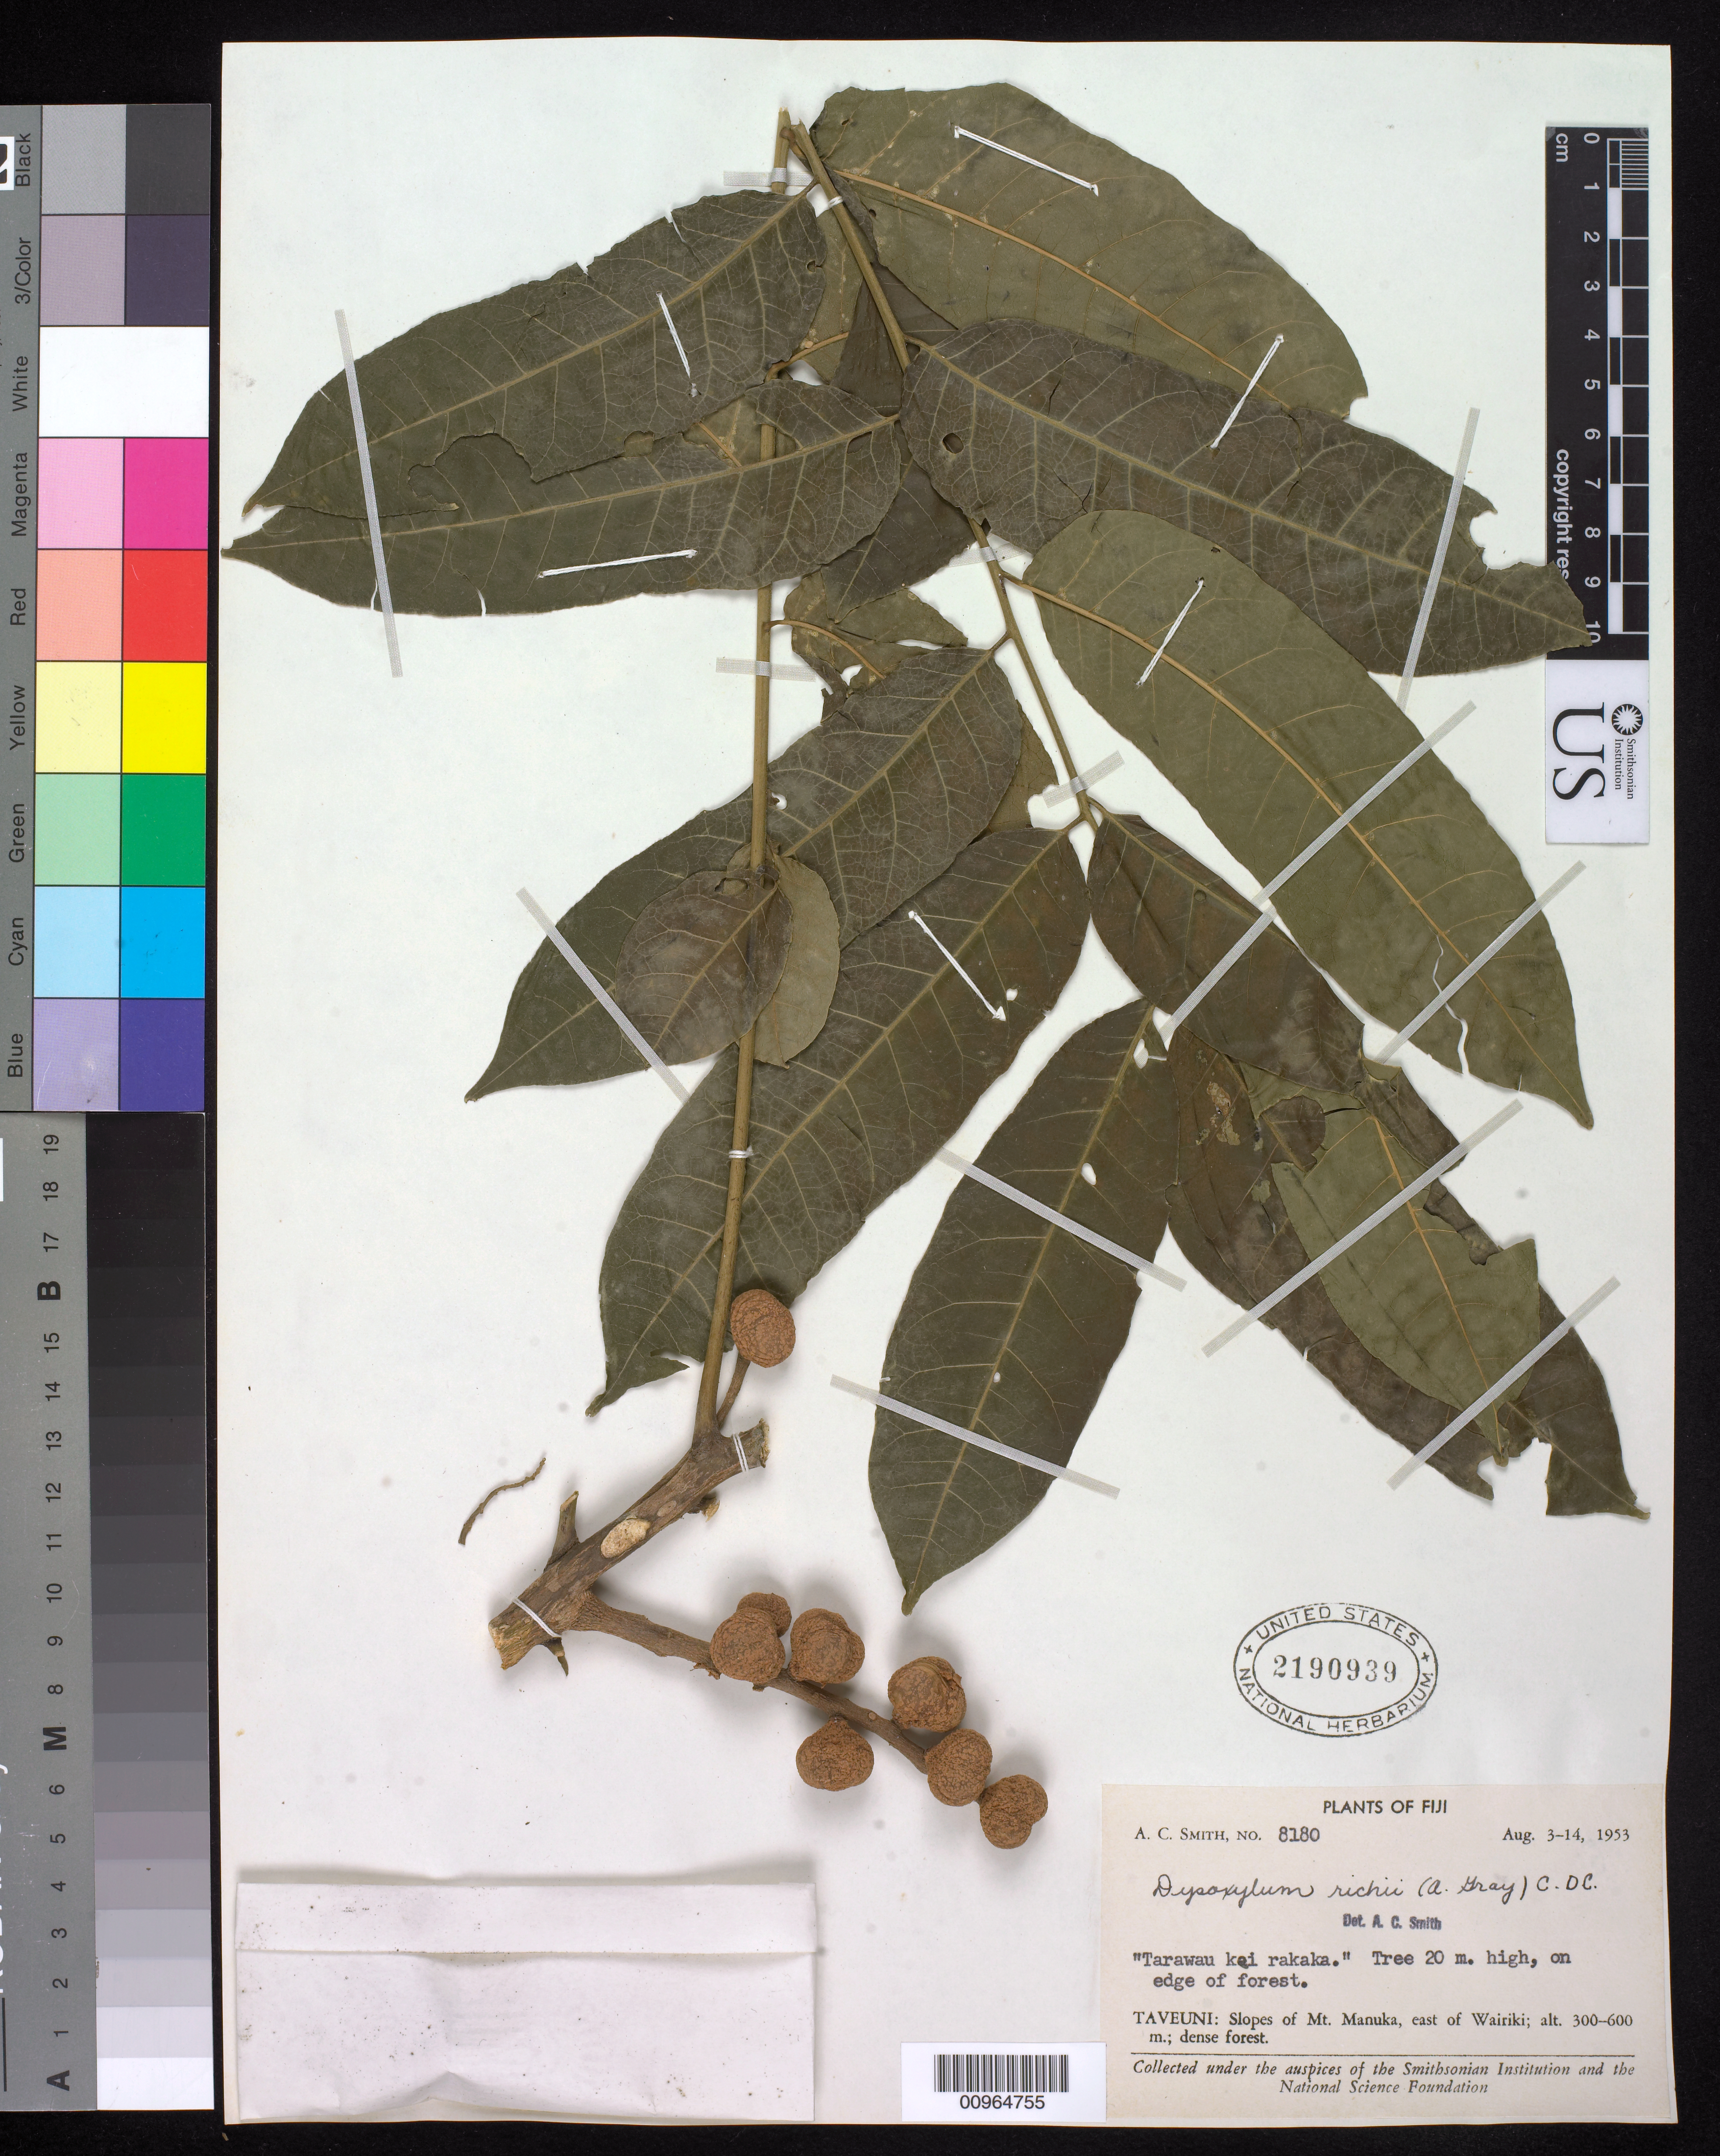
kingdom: Plantae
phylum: Tracheophyta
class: Magnoliopsida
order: Sapindales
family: Meliaceae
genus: Didymocheton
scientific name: Didymocheton alliaceus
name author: (G. Forst.) Mabb.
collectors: C. A. Smith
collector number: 8180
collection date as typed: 03 Aug 1953 to 14 Aug 1953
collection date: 1953-08-03/1953-08-14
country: Fiji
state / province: Northern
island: Taveuni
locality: Taveuni: Slopes of Mt. Manuka, east of Wairiki, on edge of forest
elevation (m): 300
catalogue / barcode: US 2190939